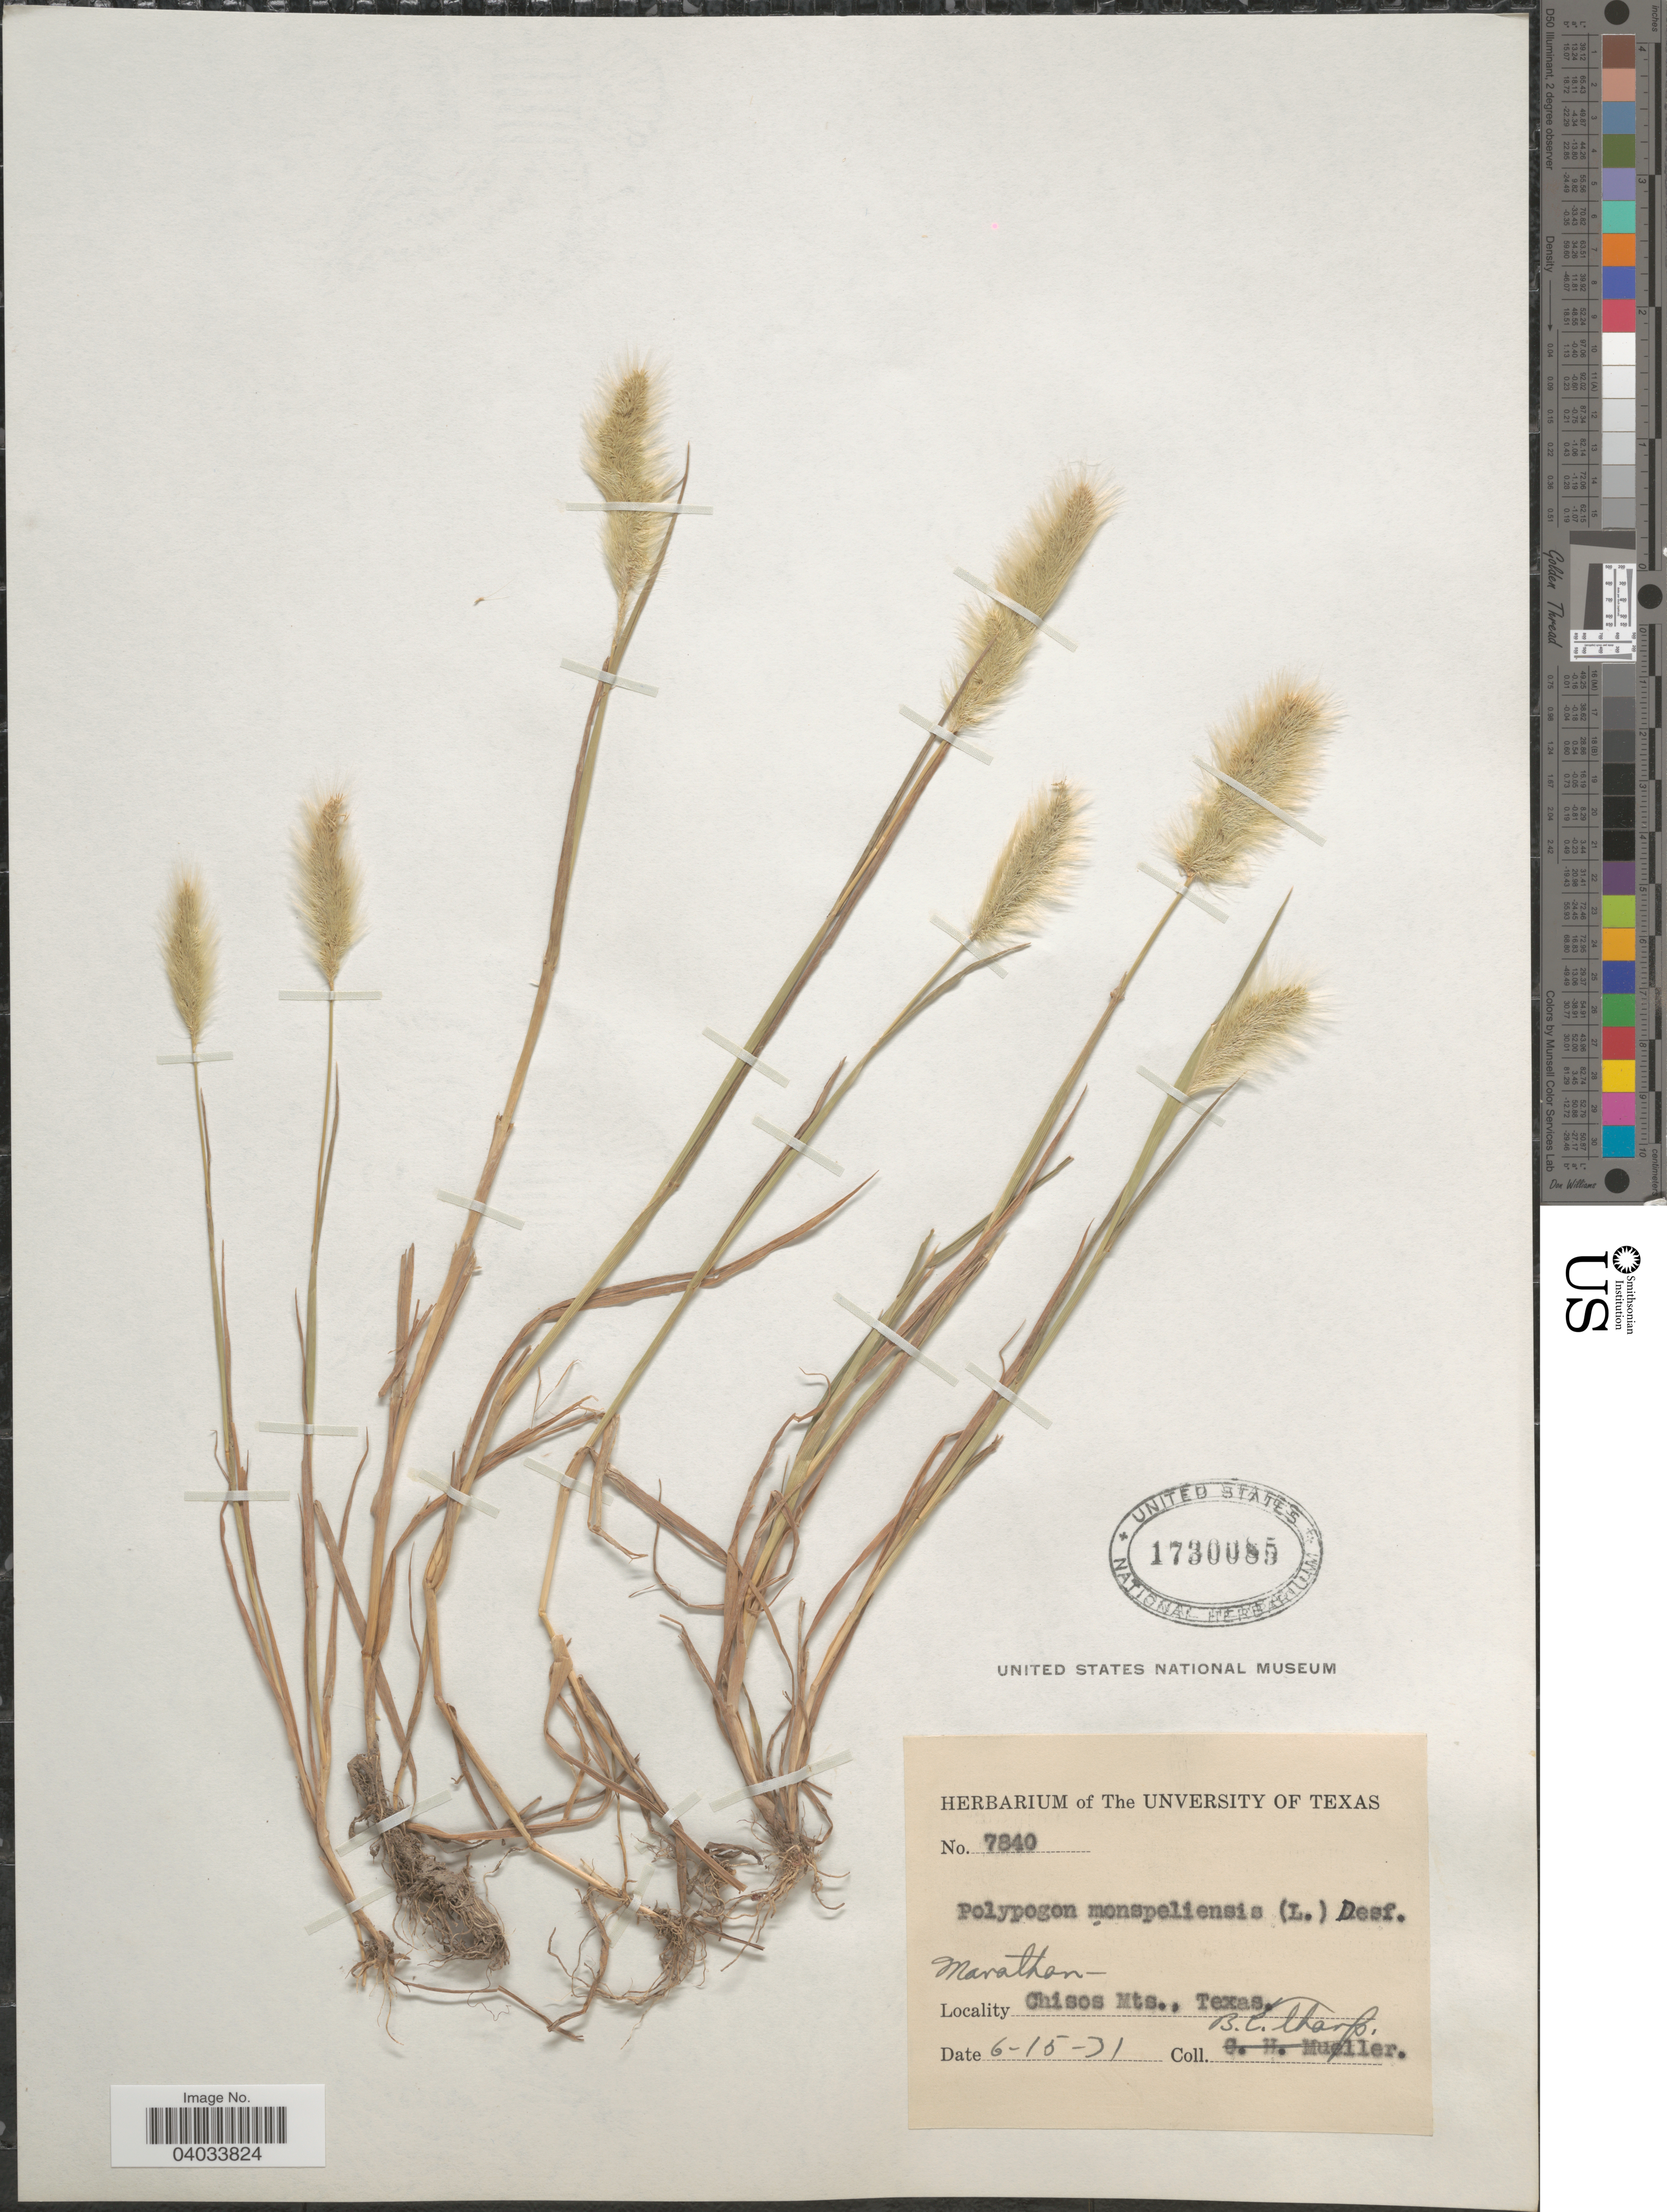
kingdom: Plantae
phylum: Tracheophyta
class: Liliopsida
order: Poales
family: Poaceae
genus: Polypogon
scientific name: Polypogon monspeliensis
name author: (L.) Desf.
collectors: B. C. Tharp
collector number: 7840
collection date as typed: Transcribed d/m/y: 15/6/31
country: United States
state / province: Texas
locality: Marathon. Chisos Mts.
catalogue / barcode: US 1730085